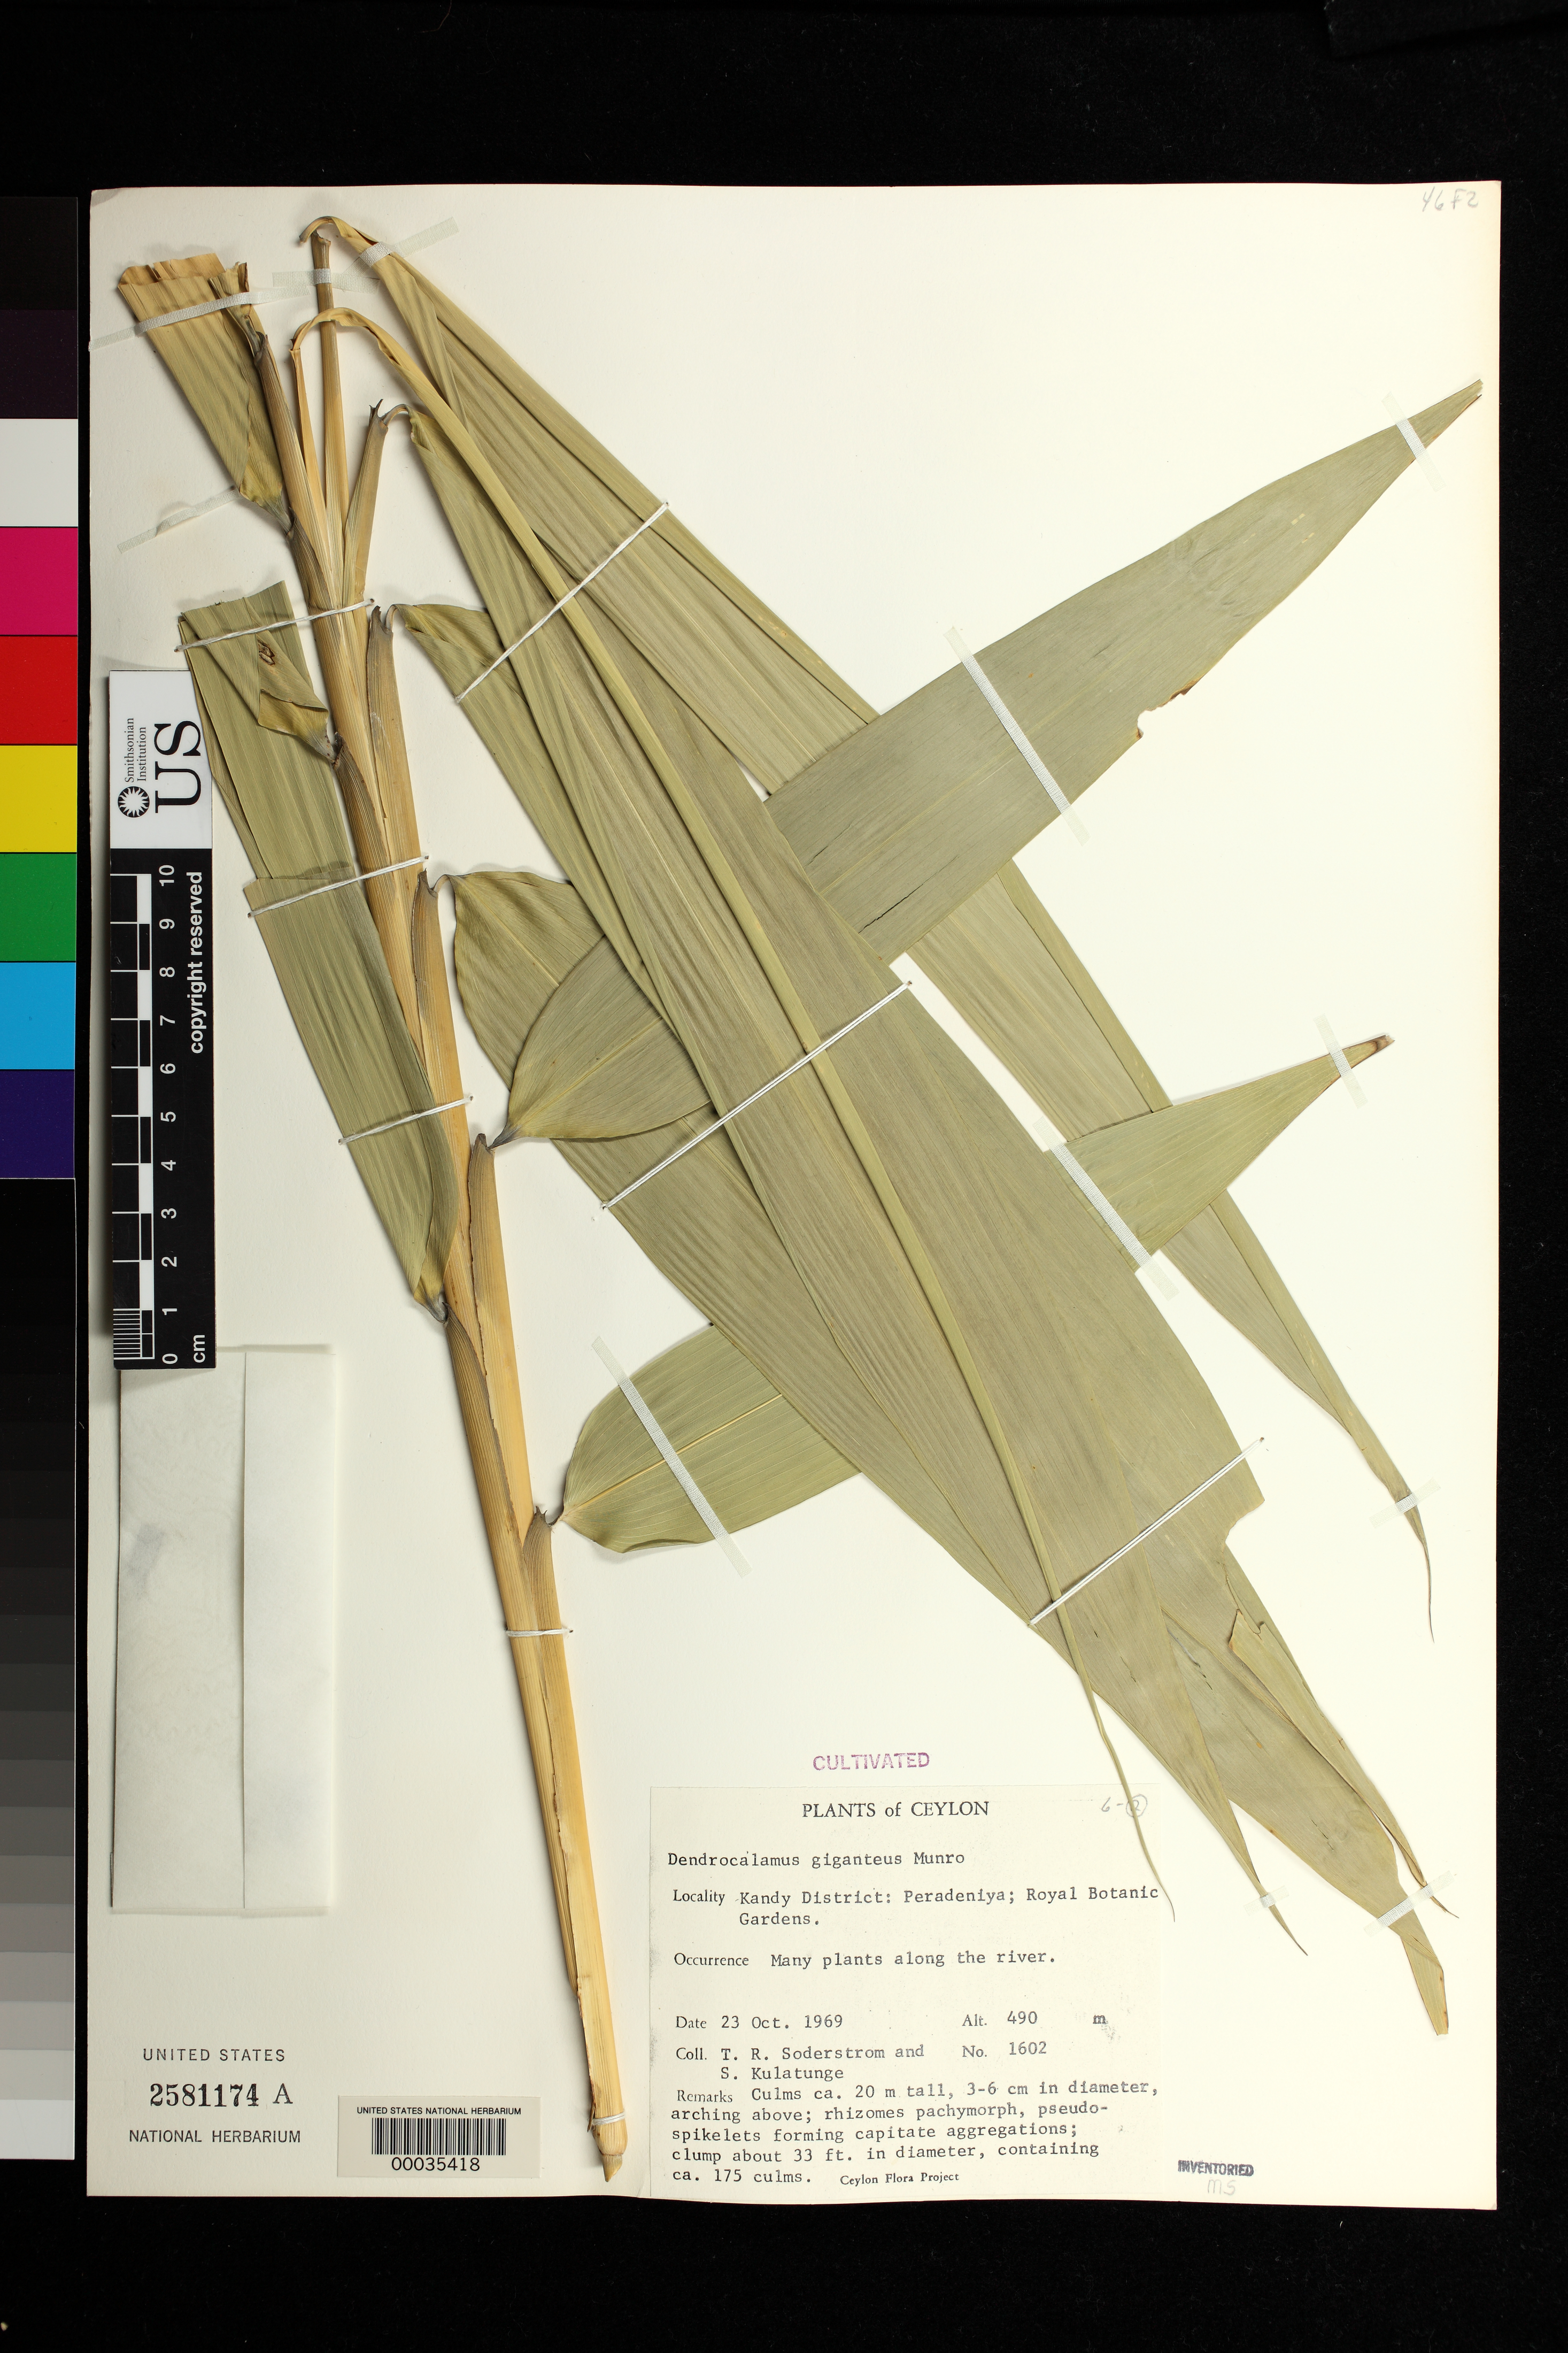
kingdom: Plantae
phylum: Tracheophyta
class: Liliopsida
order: Poales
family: Poaceae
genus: Dendrocalamus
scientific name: Dendrocalamus giganteus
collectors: T. R. Soderstrom & S. Kulatunge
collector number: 1602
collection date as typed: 23 Oct 1969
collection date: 1969-10-23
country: Sri Lanka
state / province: Central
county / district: Kandy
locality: Royal botanic gardens-peradenya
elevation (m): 490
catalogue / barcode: US 2581174A